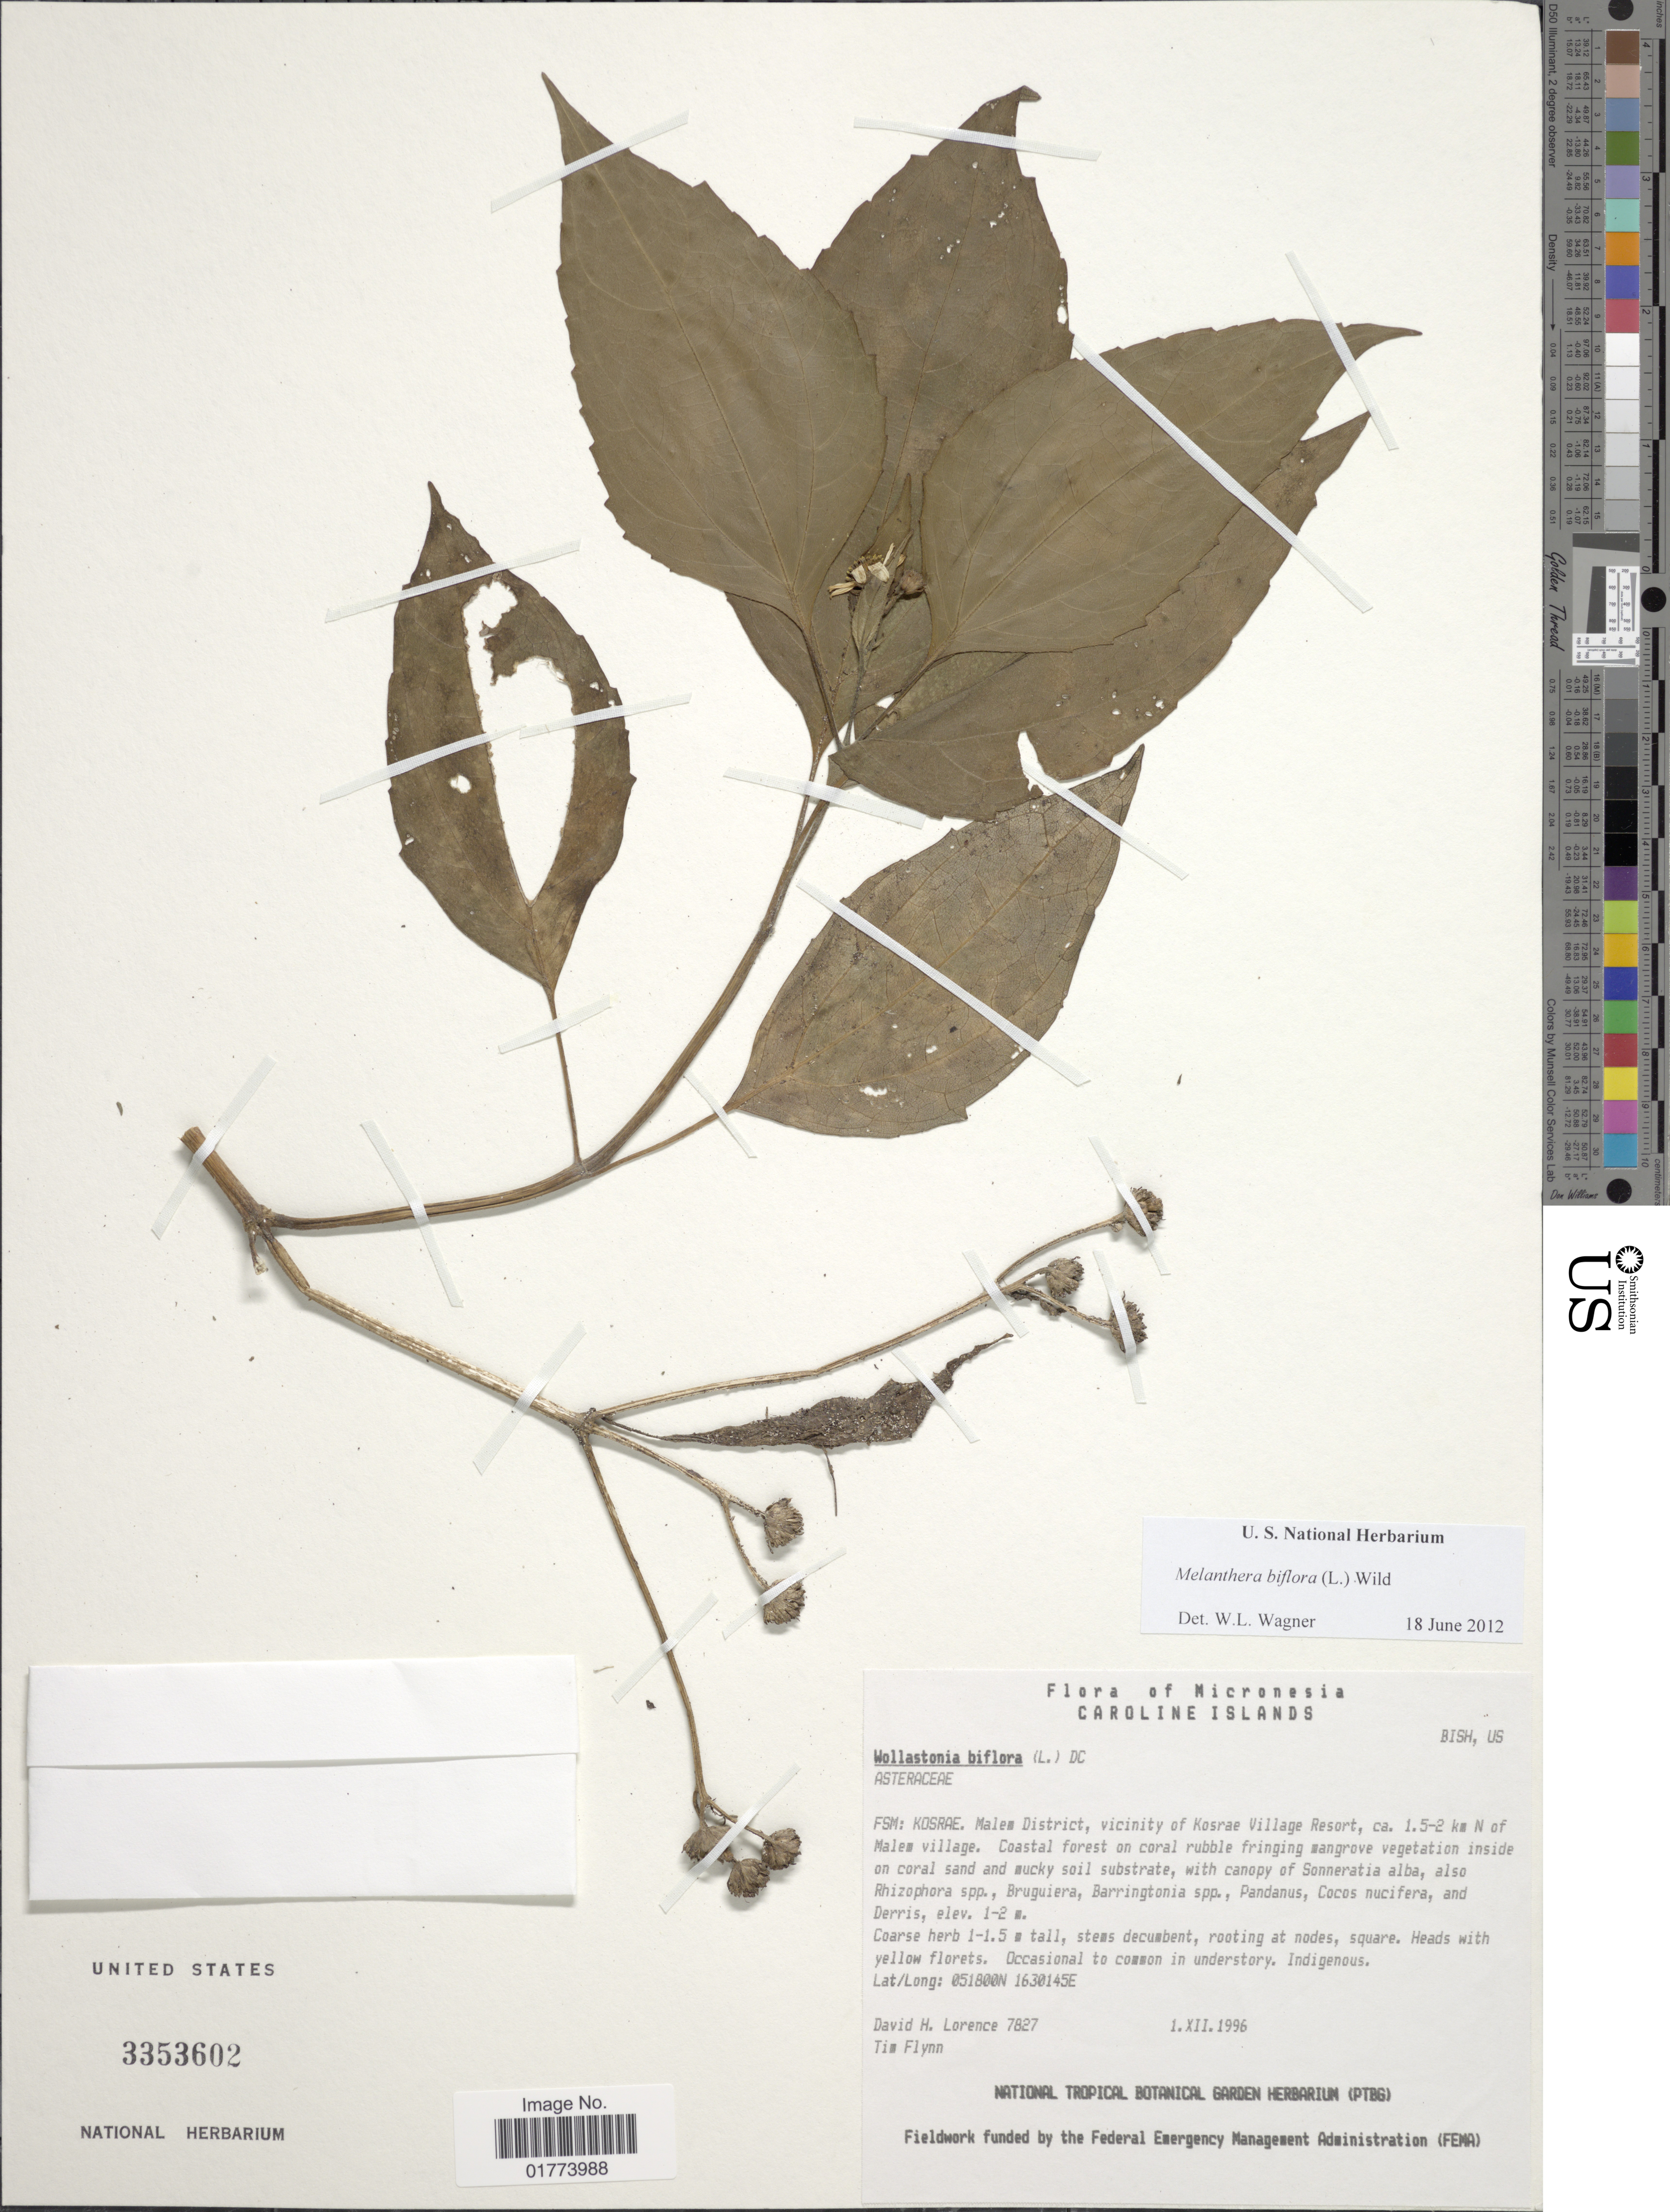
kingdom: Plantae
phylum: Tracheophyta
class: Magnoliopsida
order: Asterales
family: Asteraceae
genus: Wollastonia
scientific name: Wollastonia biflora var. biflora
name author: (L.) DC.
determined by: Wagner, W. L., (BOT), Smithsonian Institution - National Museum of Natural History (UNITED STATES)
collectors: D. Lorence & T. Flynn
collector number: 7827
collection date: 1996-12-01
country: Micronesia, Federated States of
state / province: Kosrae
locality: Malem District, vicinity of Kosrae Village Resort, ca. 1.5-2 km N of Malem village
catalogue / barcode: US 3353602